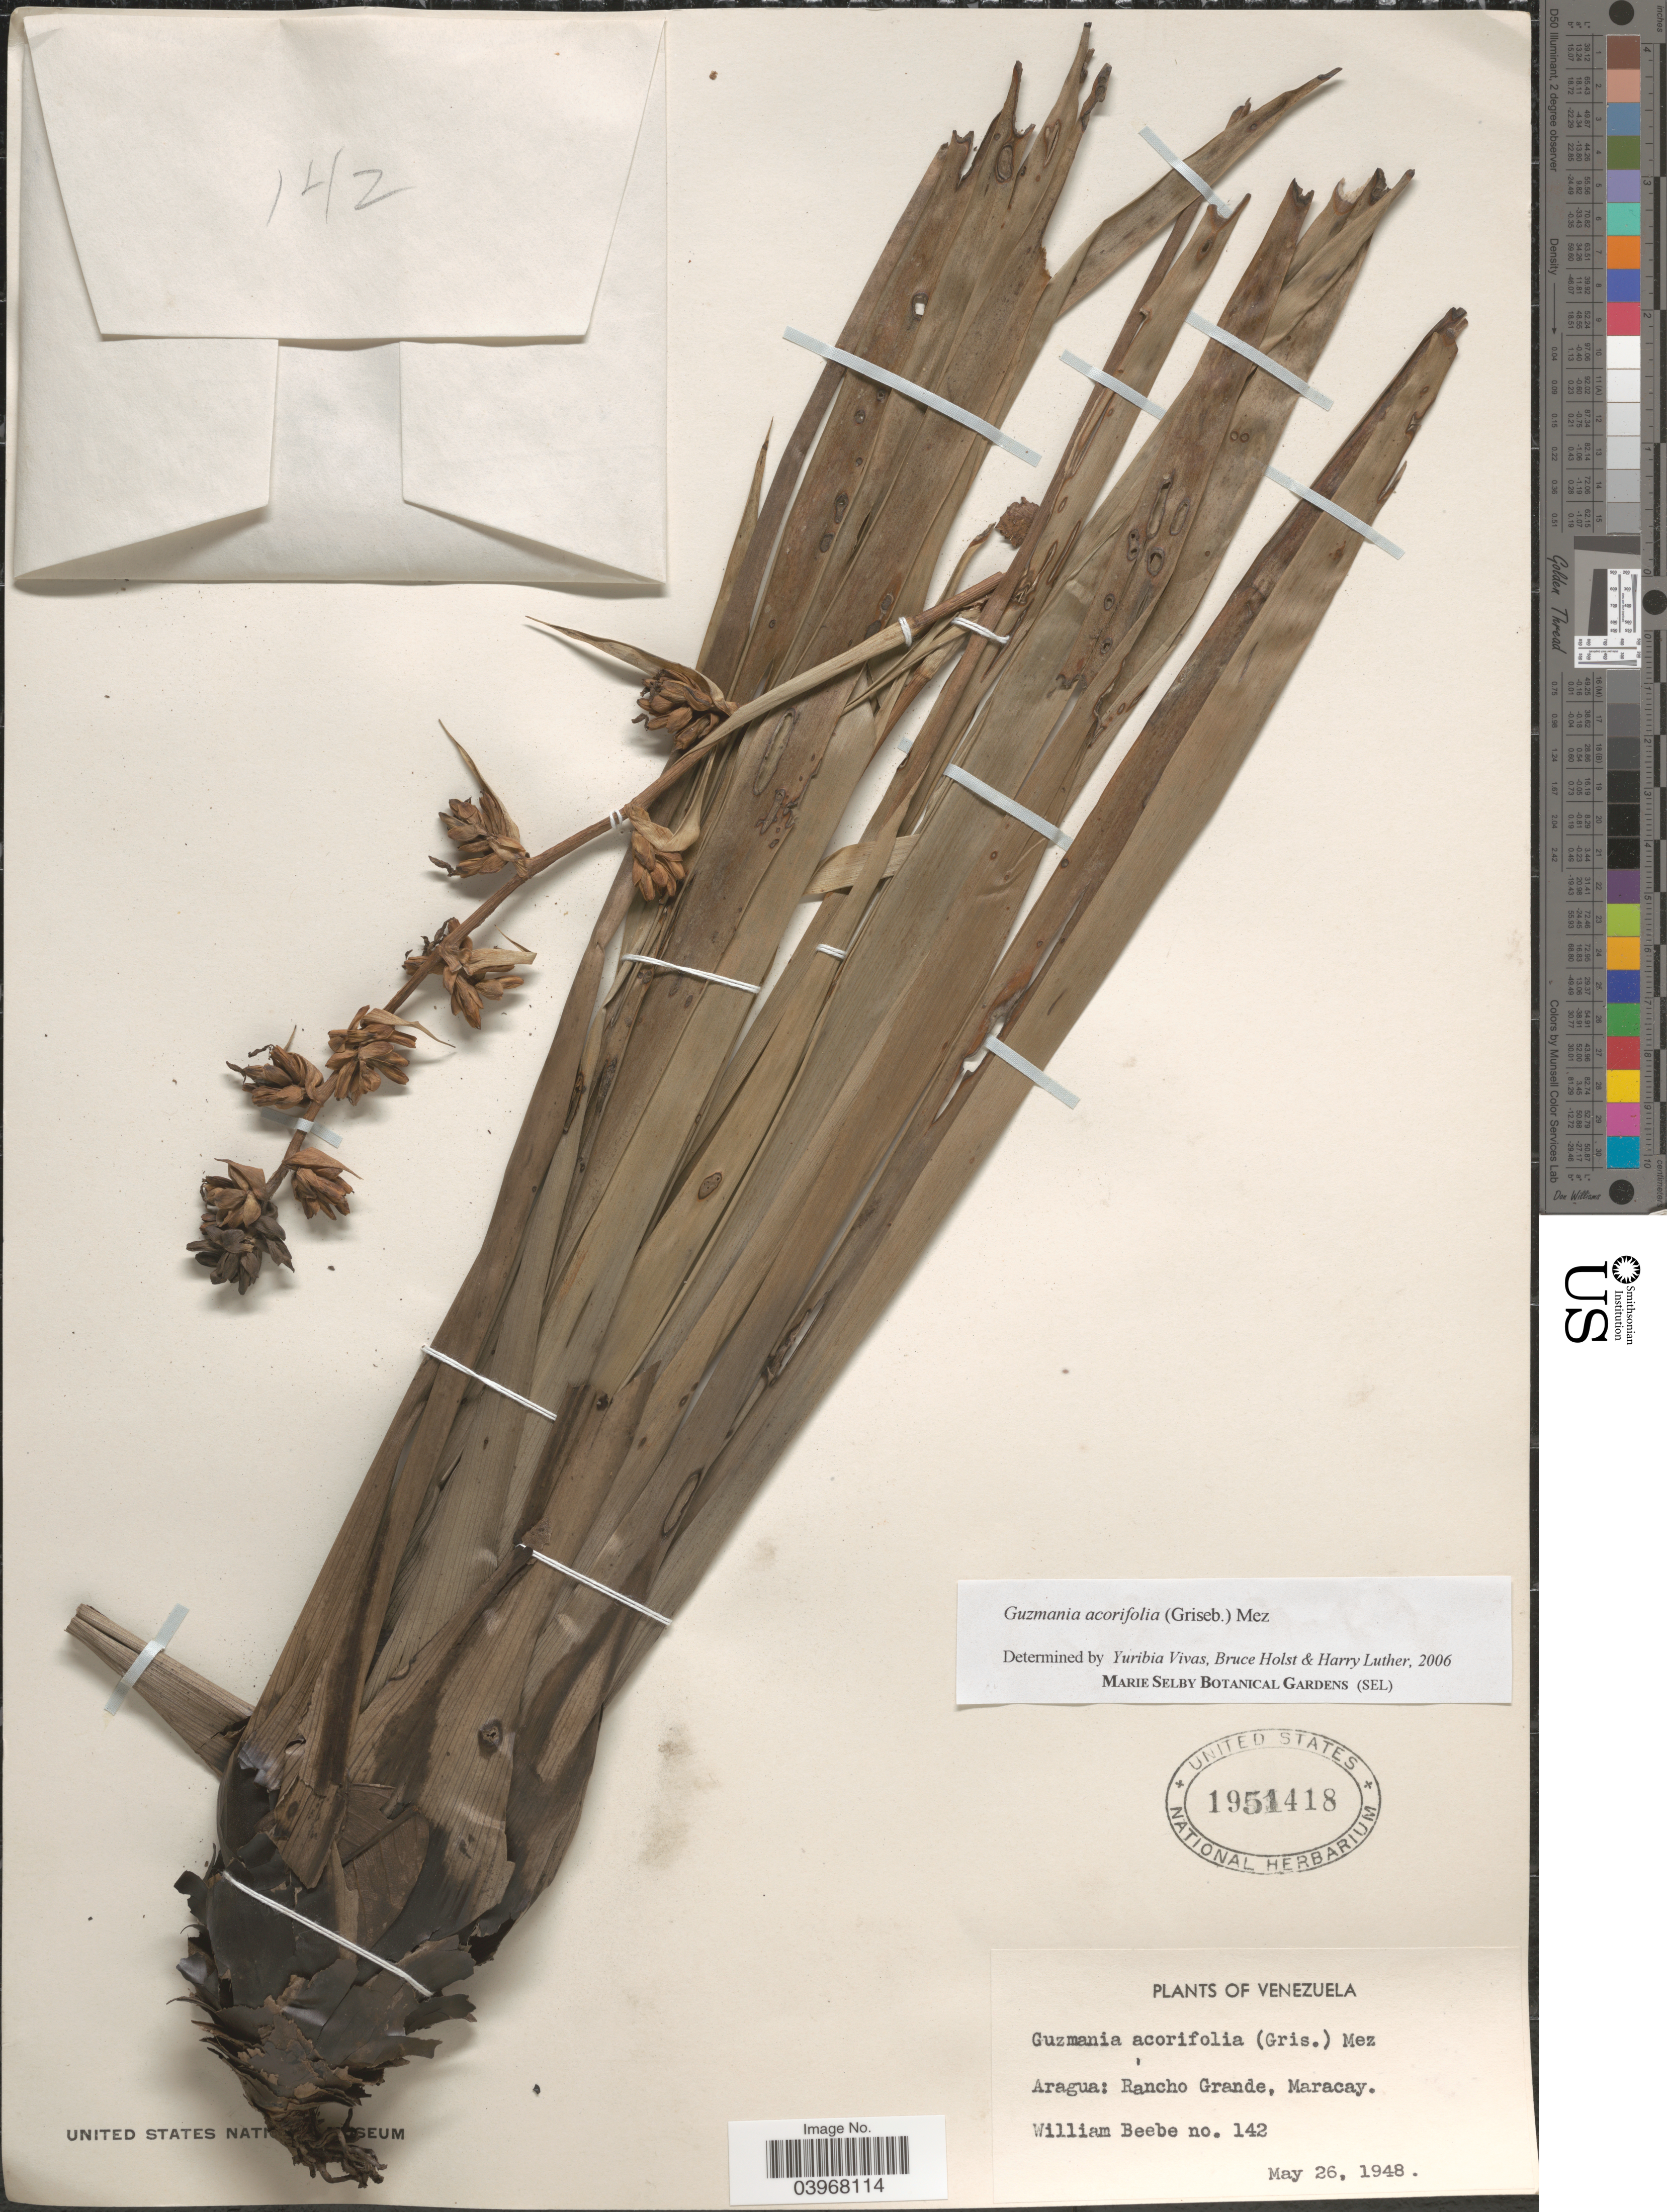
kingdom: Plantae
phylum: Tracheophyta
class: Liliopsida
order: Poales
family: Bromeliaceae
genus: Guzmania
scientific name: Guzmania acorifolia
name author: (Griseb.) Mez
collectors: W. Beebe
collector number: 142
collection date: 1948-05-26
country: Venezuela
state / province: Aragua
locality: Rancho Grande, Maracay.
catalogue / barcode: US 1951418